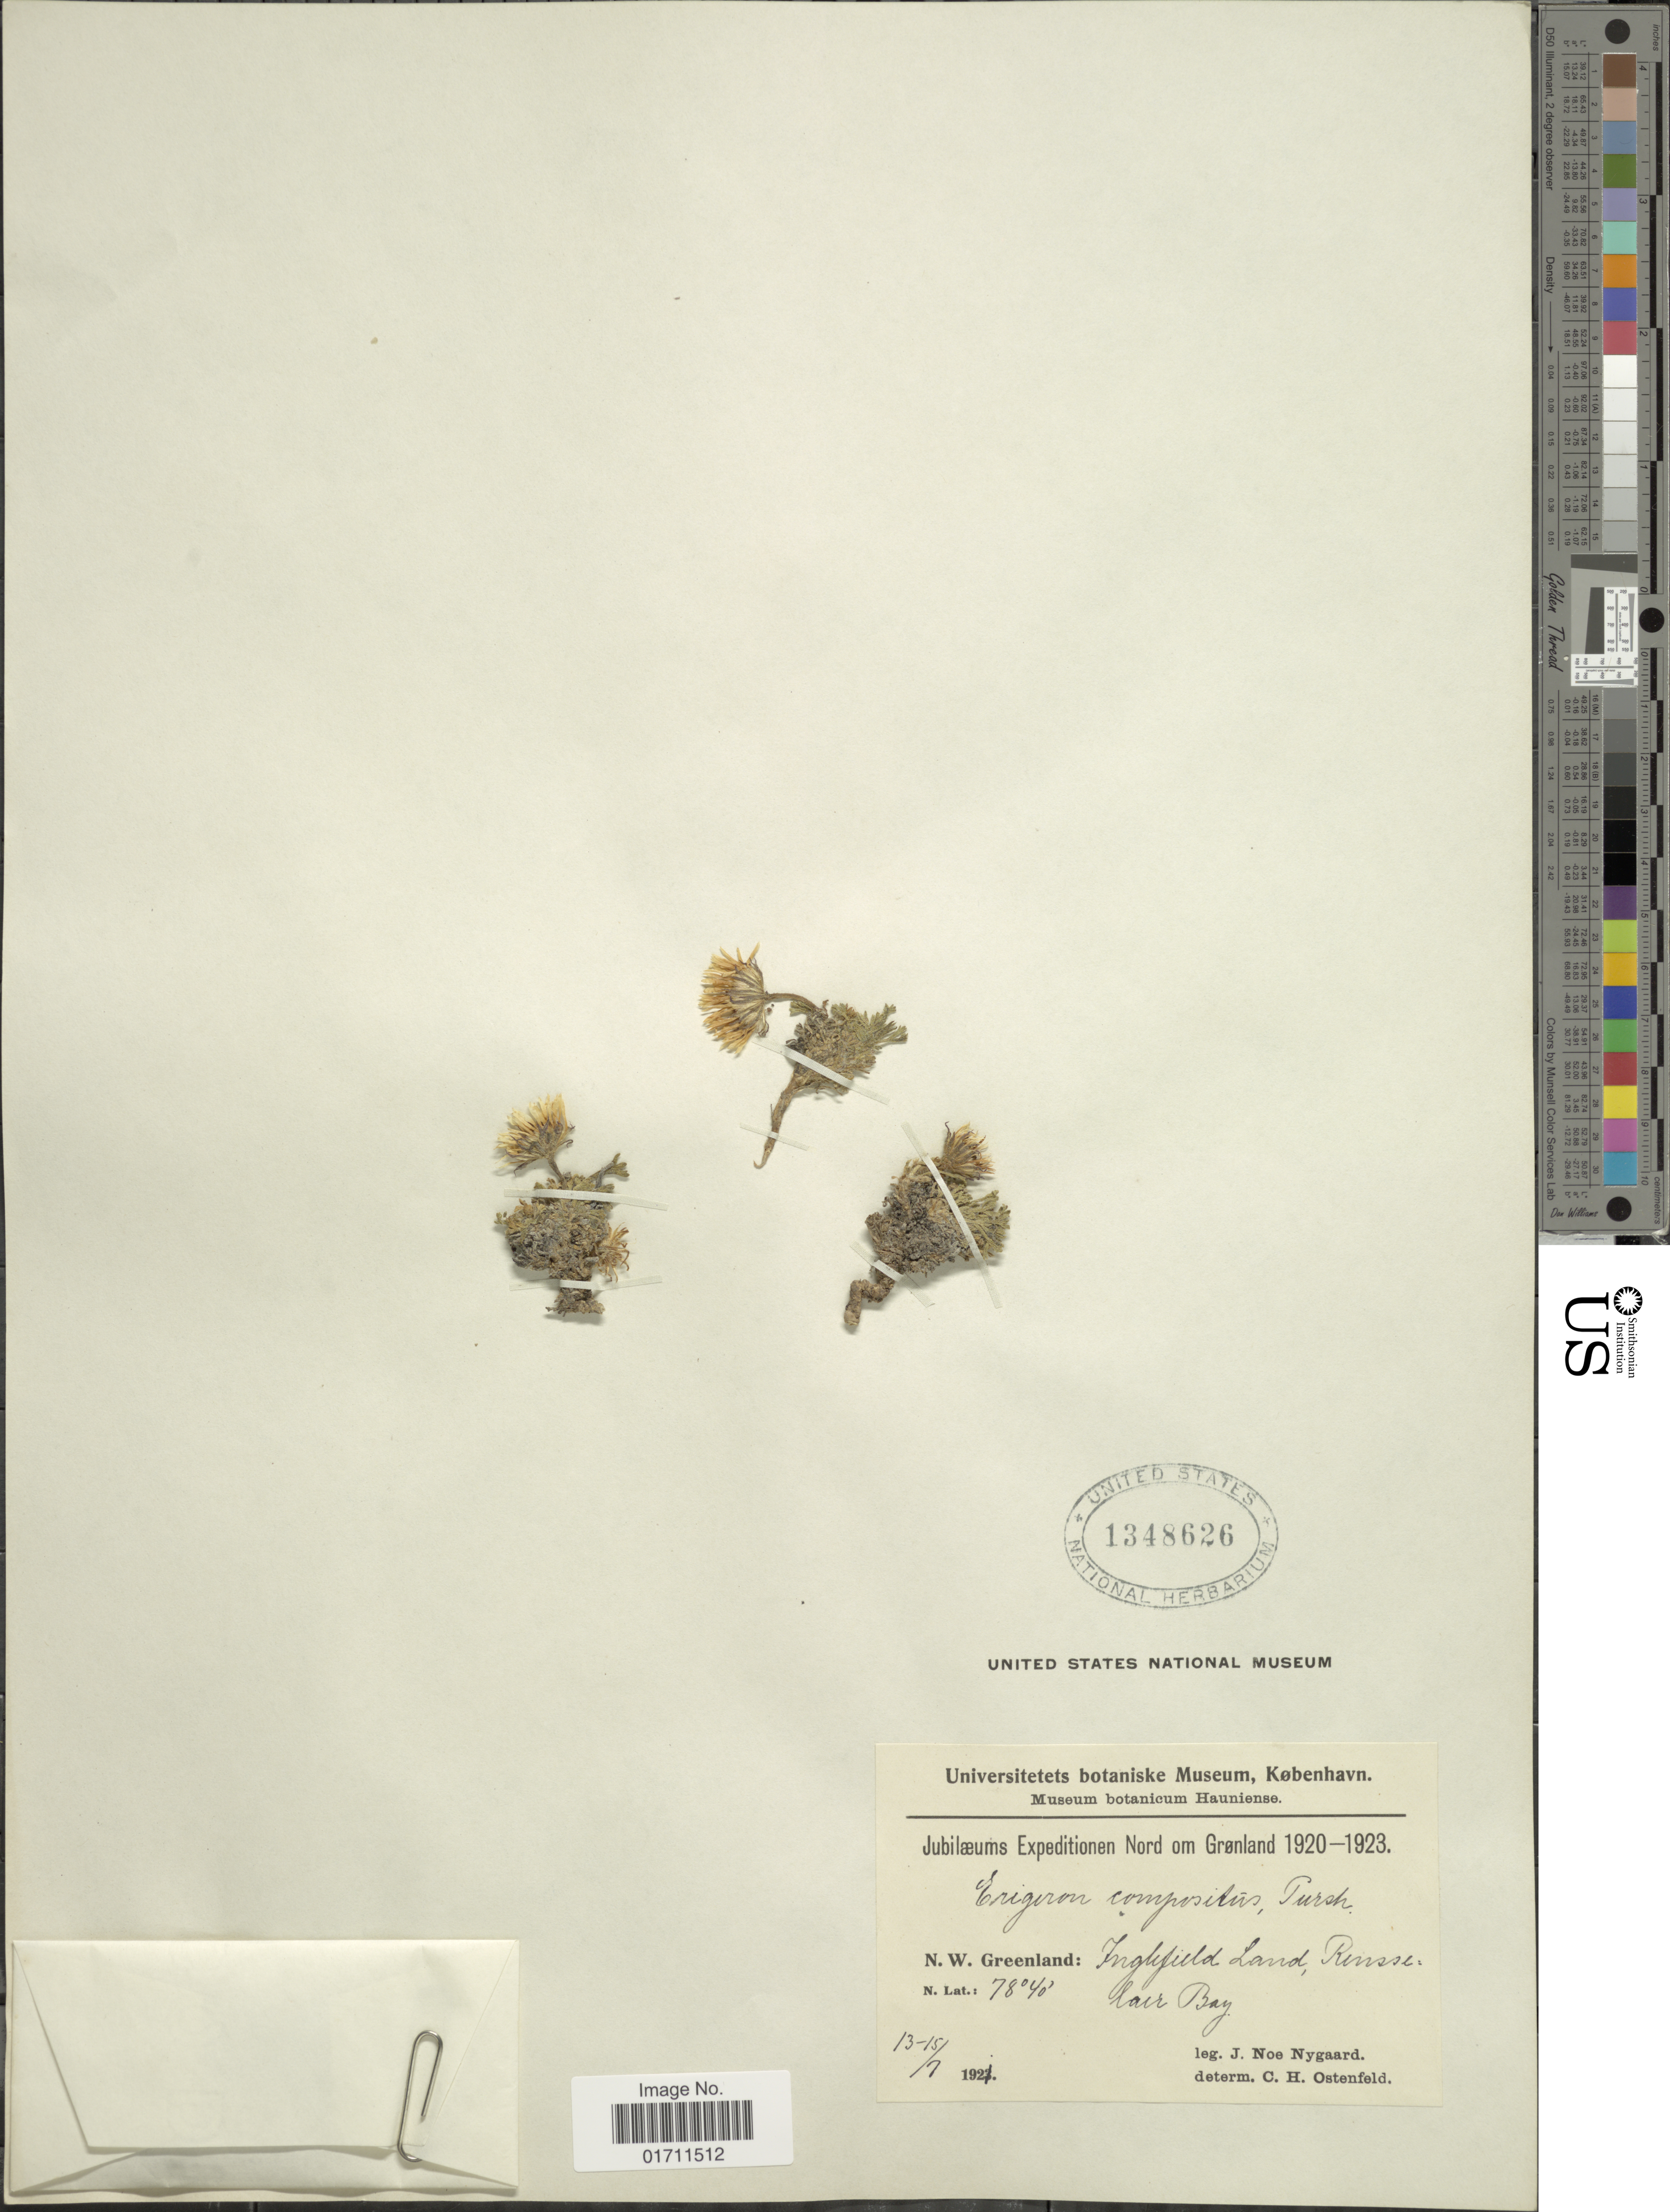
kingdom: Plantae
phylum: Tracheophyta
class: Magnoliopsida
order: Asterales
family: Asteraceae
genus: Erigeron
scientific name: Erigeron compositus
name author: Pursh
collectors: J. Nygaard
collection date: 1921-07-13/1921-07-15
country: Greenland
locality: N.W. Greenland: Inglefield Land, Rensselaer Bay.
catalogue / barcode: US 1348626